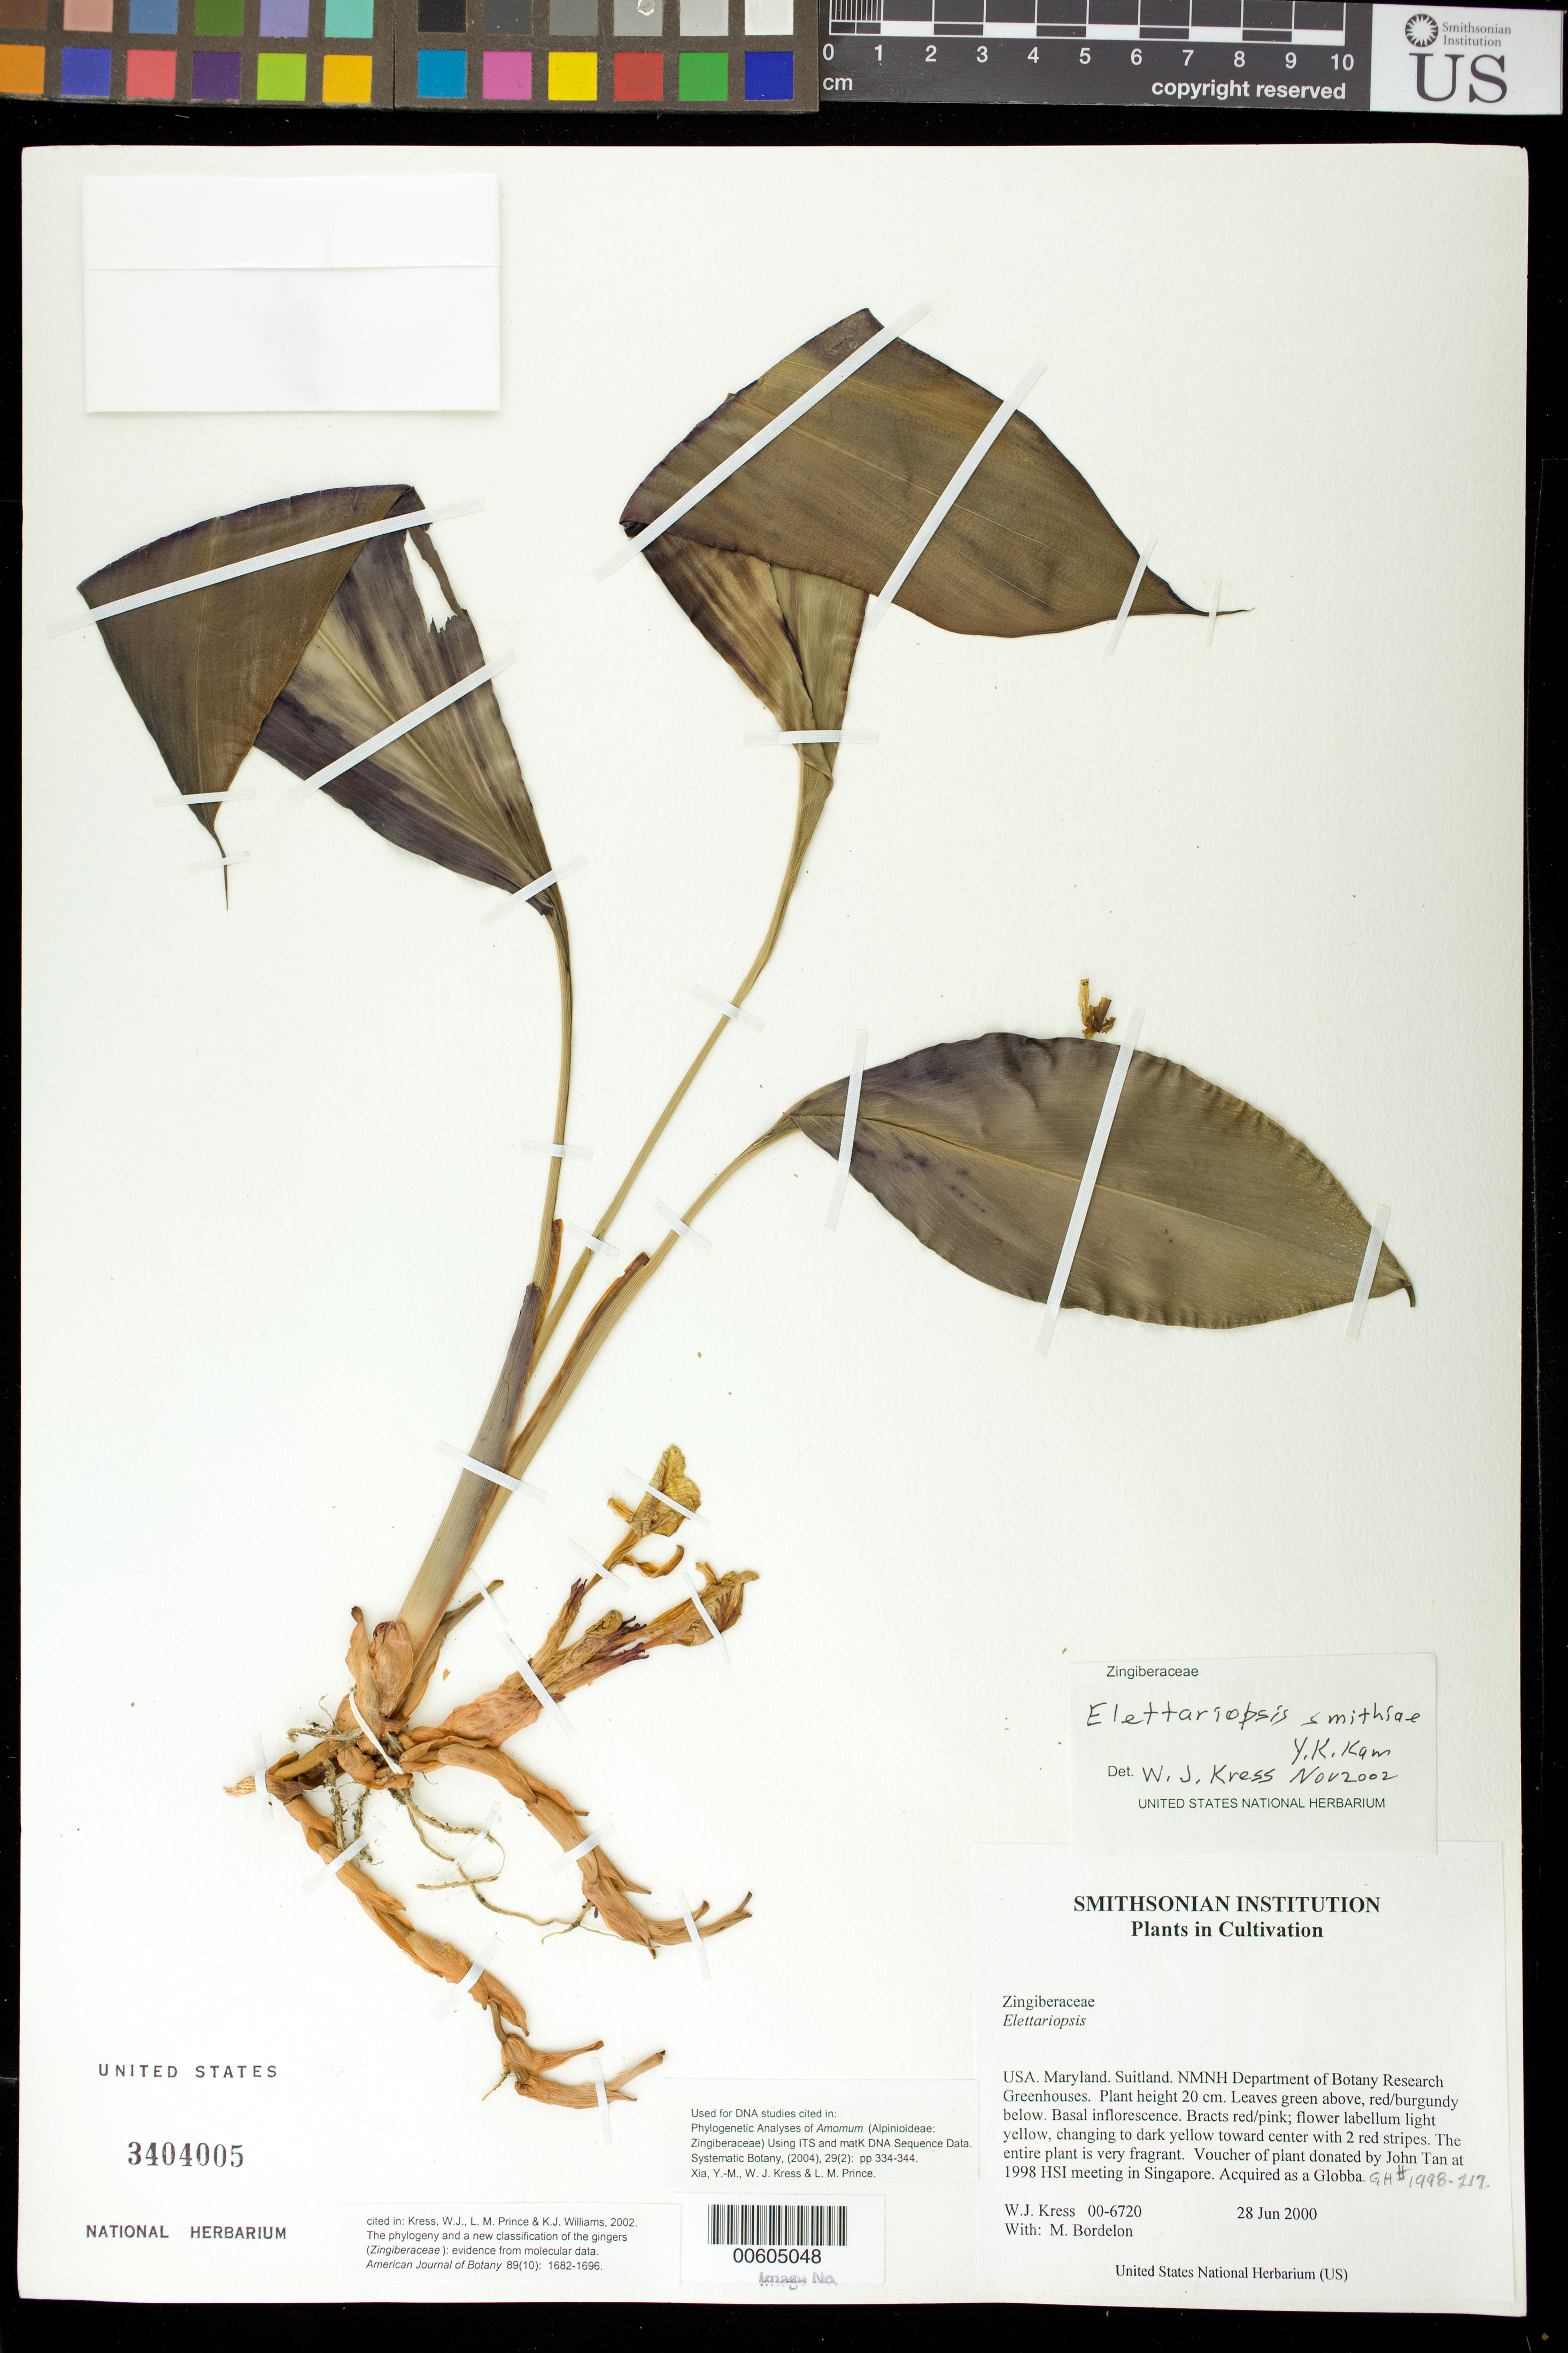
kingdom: Plantae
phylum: Tracheophyta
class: Liliopsida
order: Zingiberales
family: Zingiberaceae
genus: Amomum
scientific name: Amomum smithiae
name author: (Y.K. Kam) Škornick. & Hlavatá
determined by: Strong, M. T., (US), Smithsonian Institution - National Museum of Natural History (UNITED STATES)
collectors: W. J. Kress & M. Bordelon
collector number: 00-6720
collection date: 2000-06-28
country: United States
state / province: Maryland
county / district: Prince George's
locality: NMNH Botany Research Greenhouses. Suitland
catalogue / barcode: US 3404005